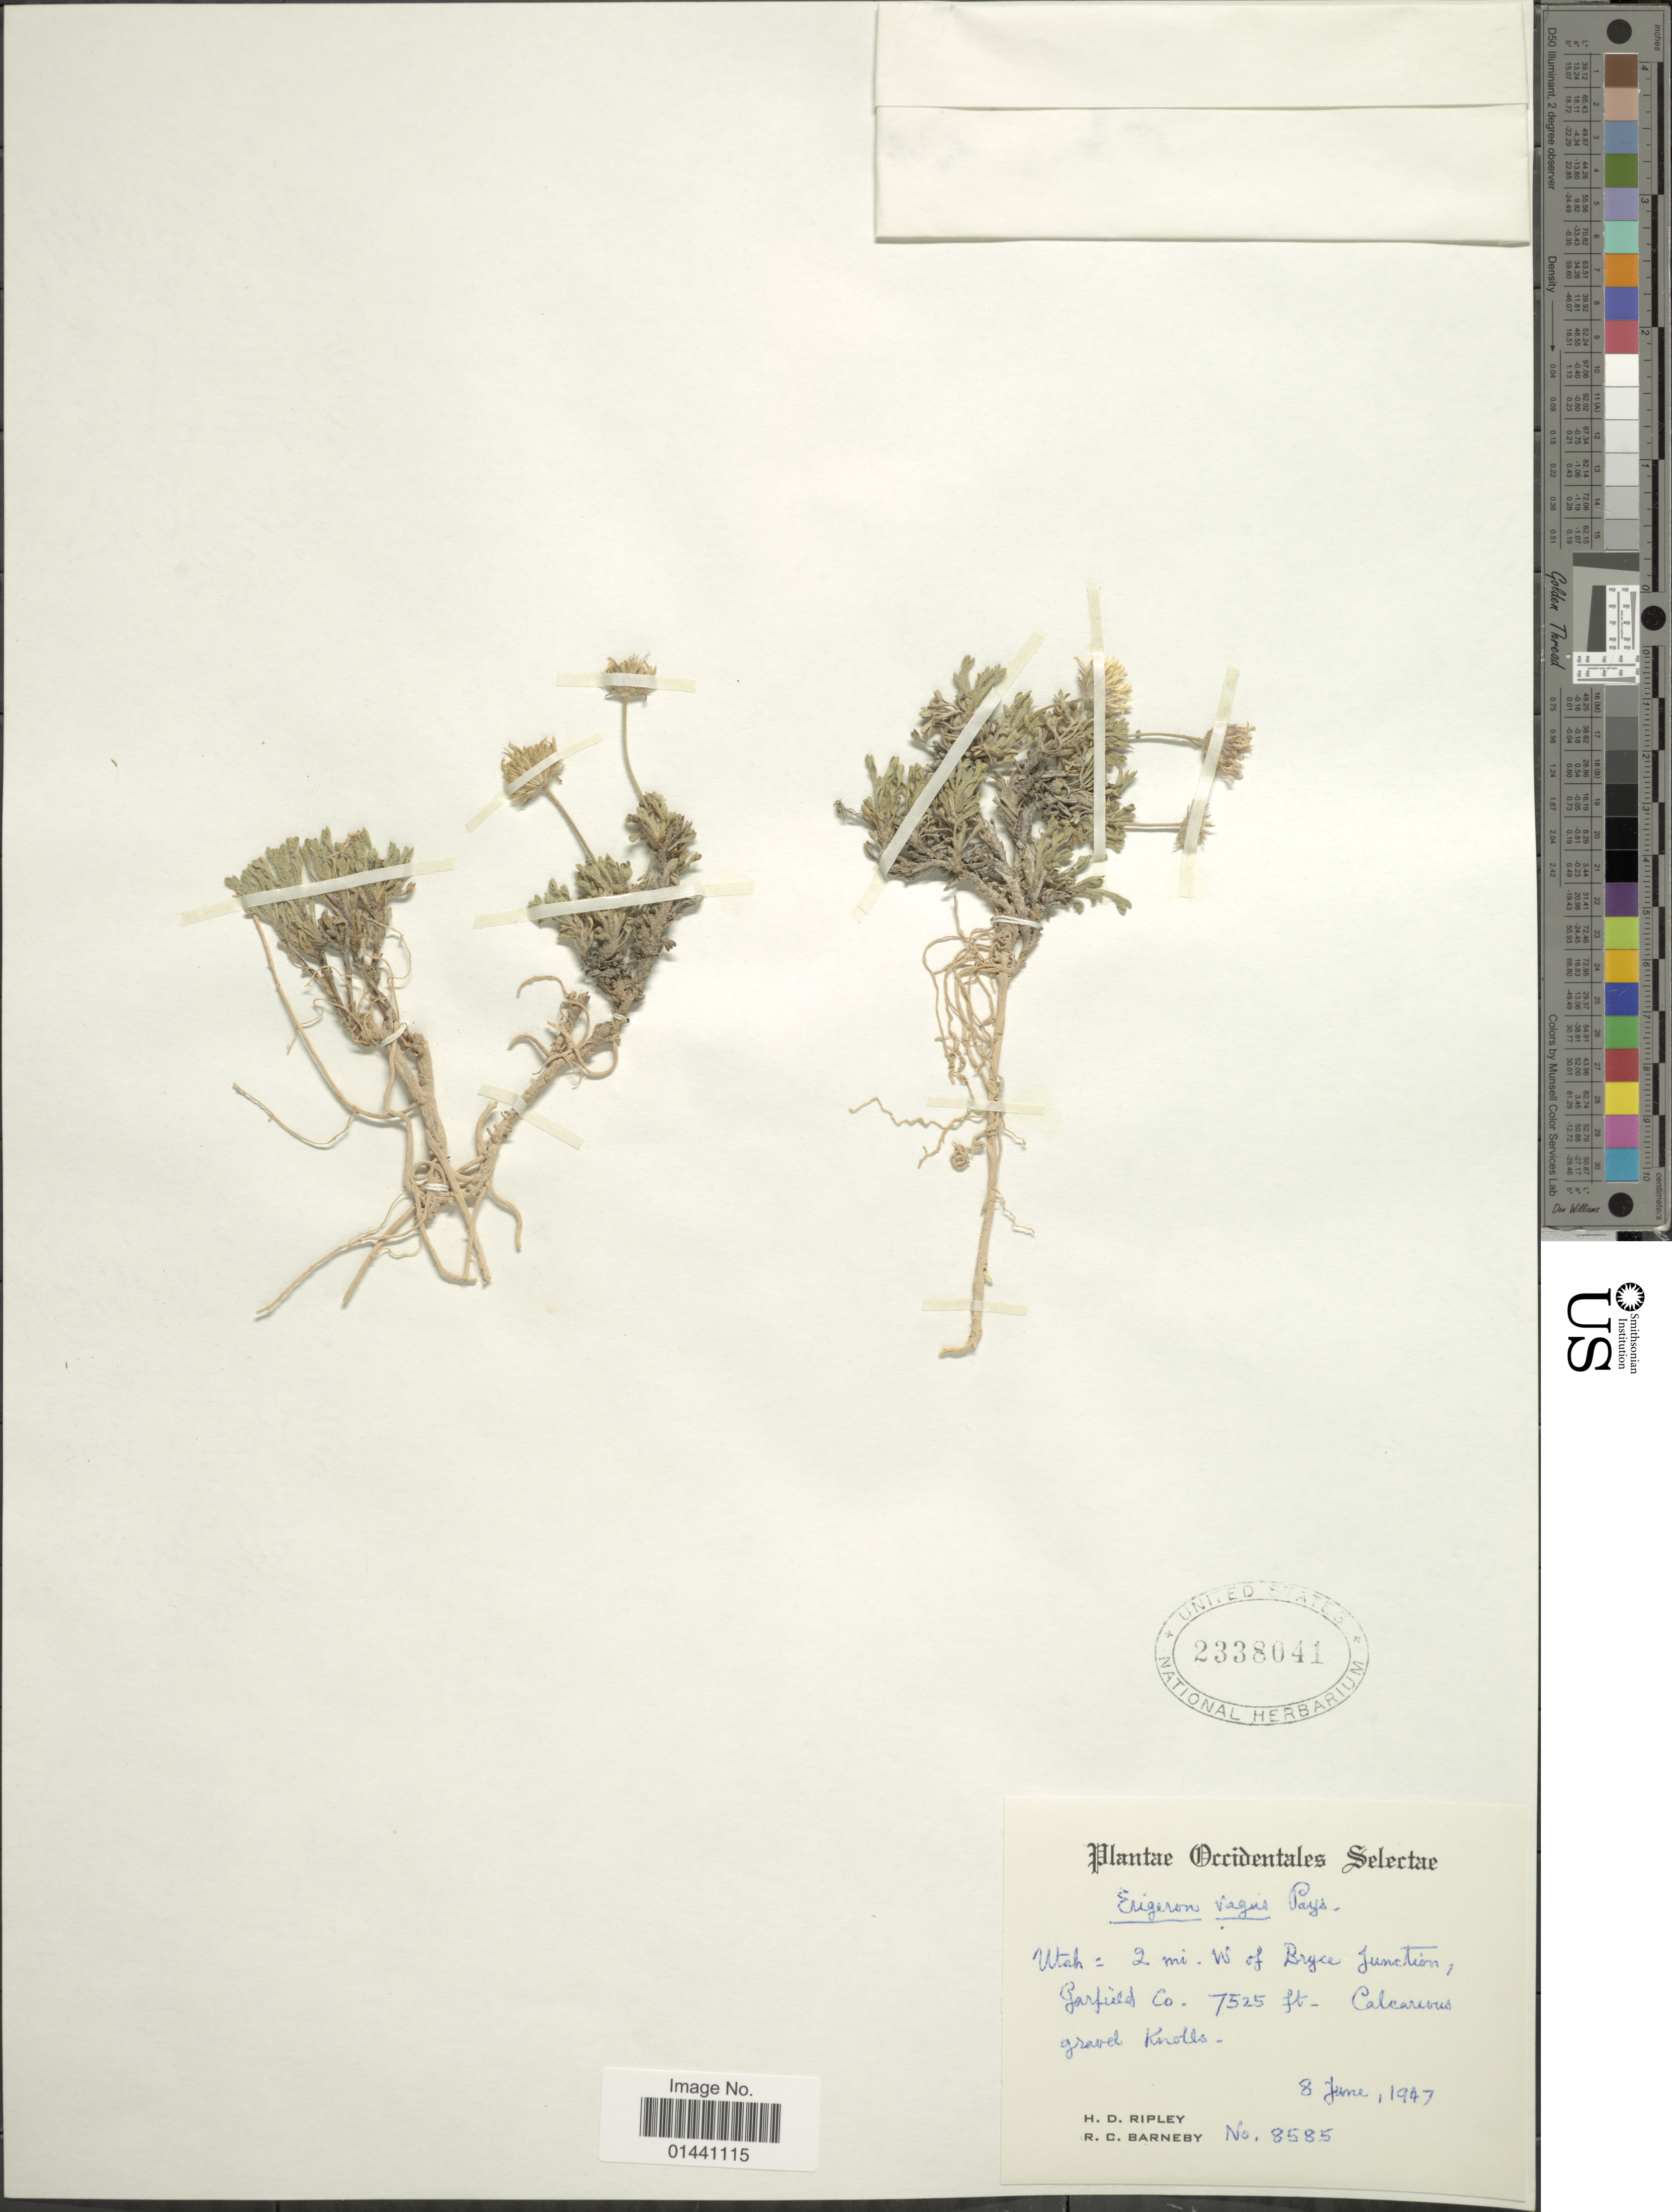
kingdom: Plantae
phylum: Tracheophyta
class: Magnoliopsida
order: Asterales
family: Asteraceae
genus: Erigeron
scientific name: Erigeron vagus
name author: Payson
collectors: H. Ripley & R. C. Barneby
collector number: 8585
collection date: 1947-06-08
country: United States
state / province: Utah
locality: Occidentales Selectae, 2 mi. W of Bryce Junction, Garfield Co. Calcareous gravel Knolls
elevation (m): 2294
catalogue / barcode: US 2338041